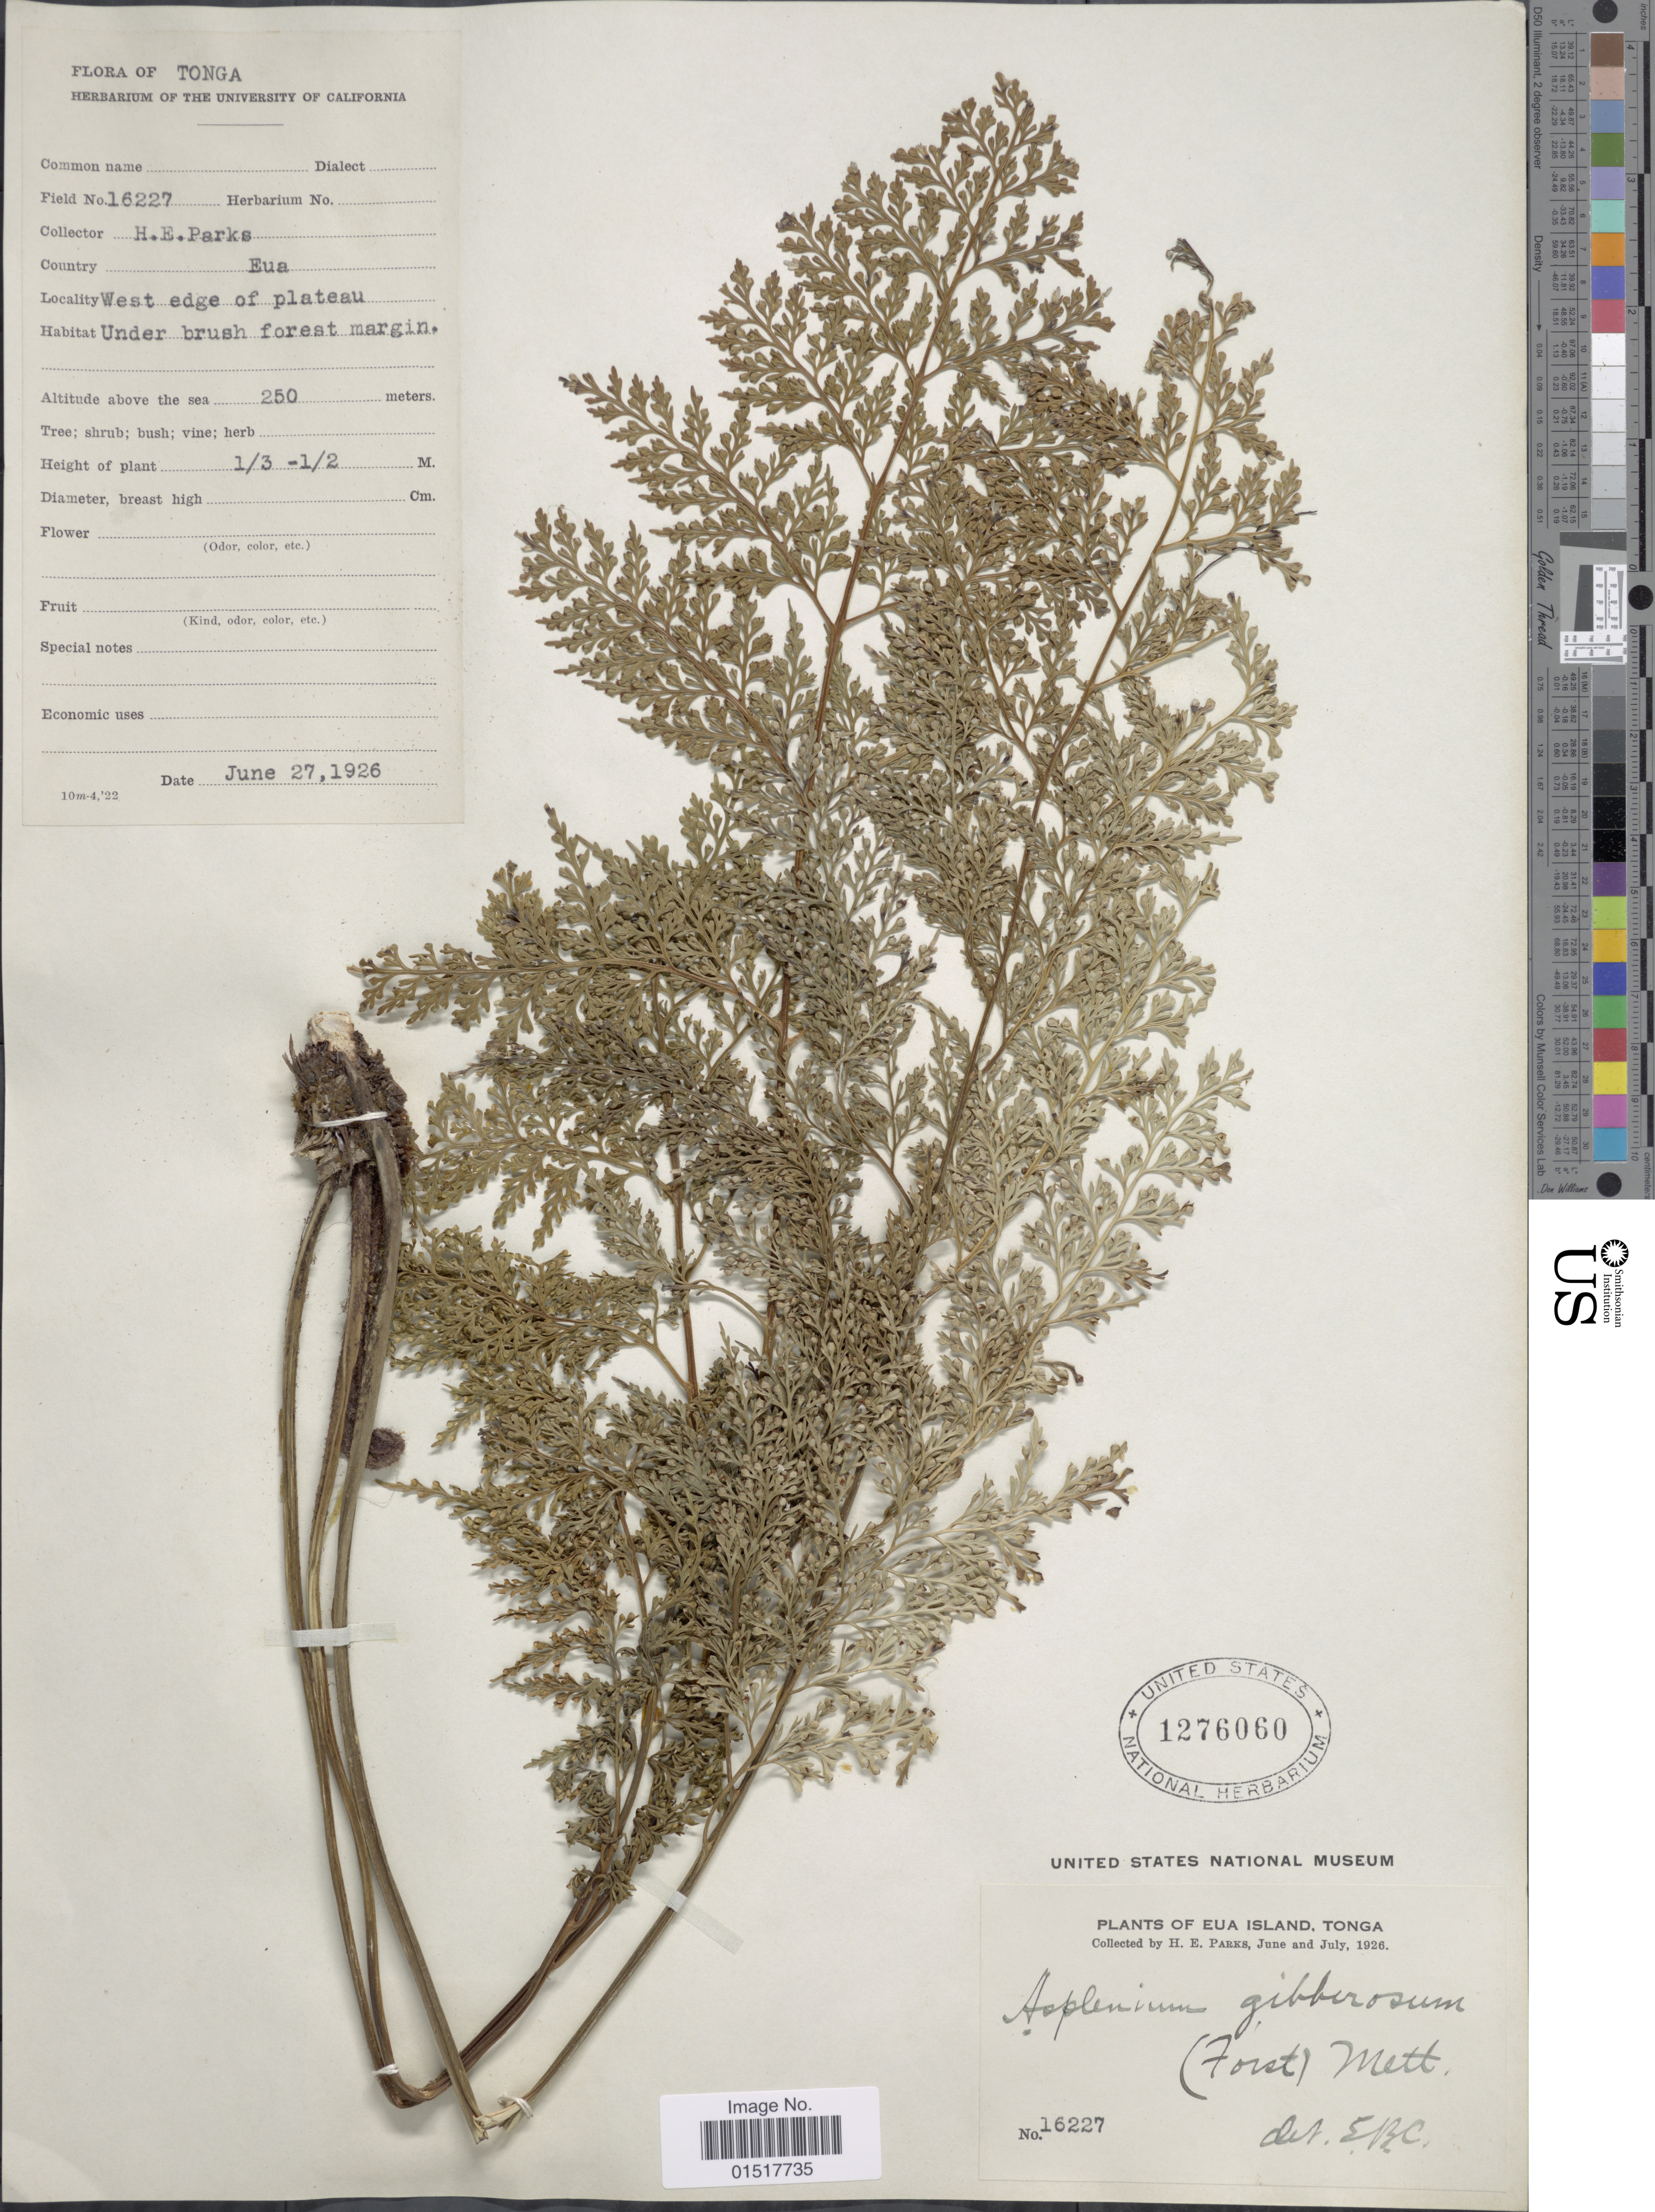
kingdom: Plantae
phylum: Tracheophyta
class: Polypodiopsida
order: Polypodiales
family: Aspleniaceae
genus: Asplenium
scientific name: Asplenium gibberosum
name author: (G. Forst.) Mett.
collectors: H. E. Parks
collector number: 16227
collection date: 1926-06-27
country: Tonga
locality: Country Eua. West edge of plateau.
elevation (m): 250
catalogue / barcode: US 1276060